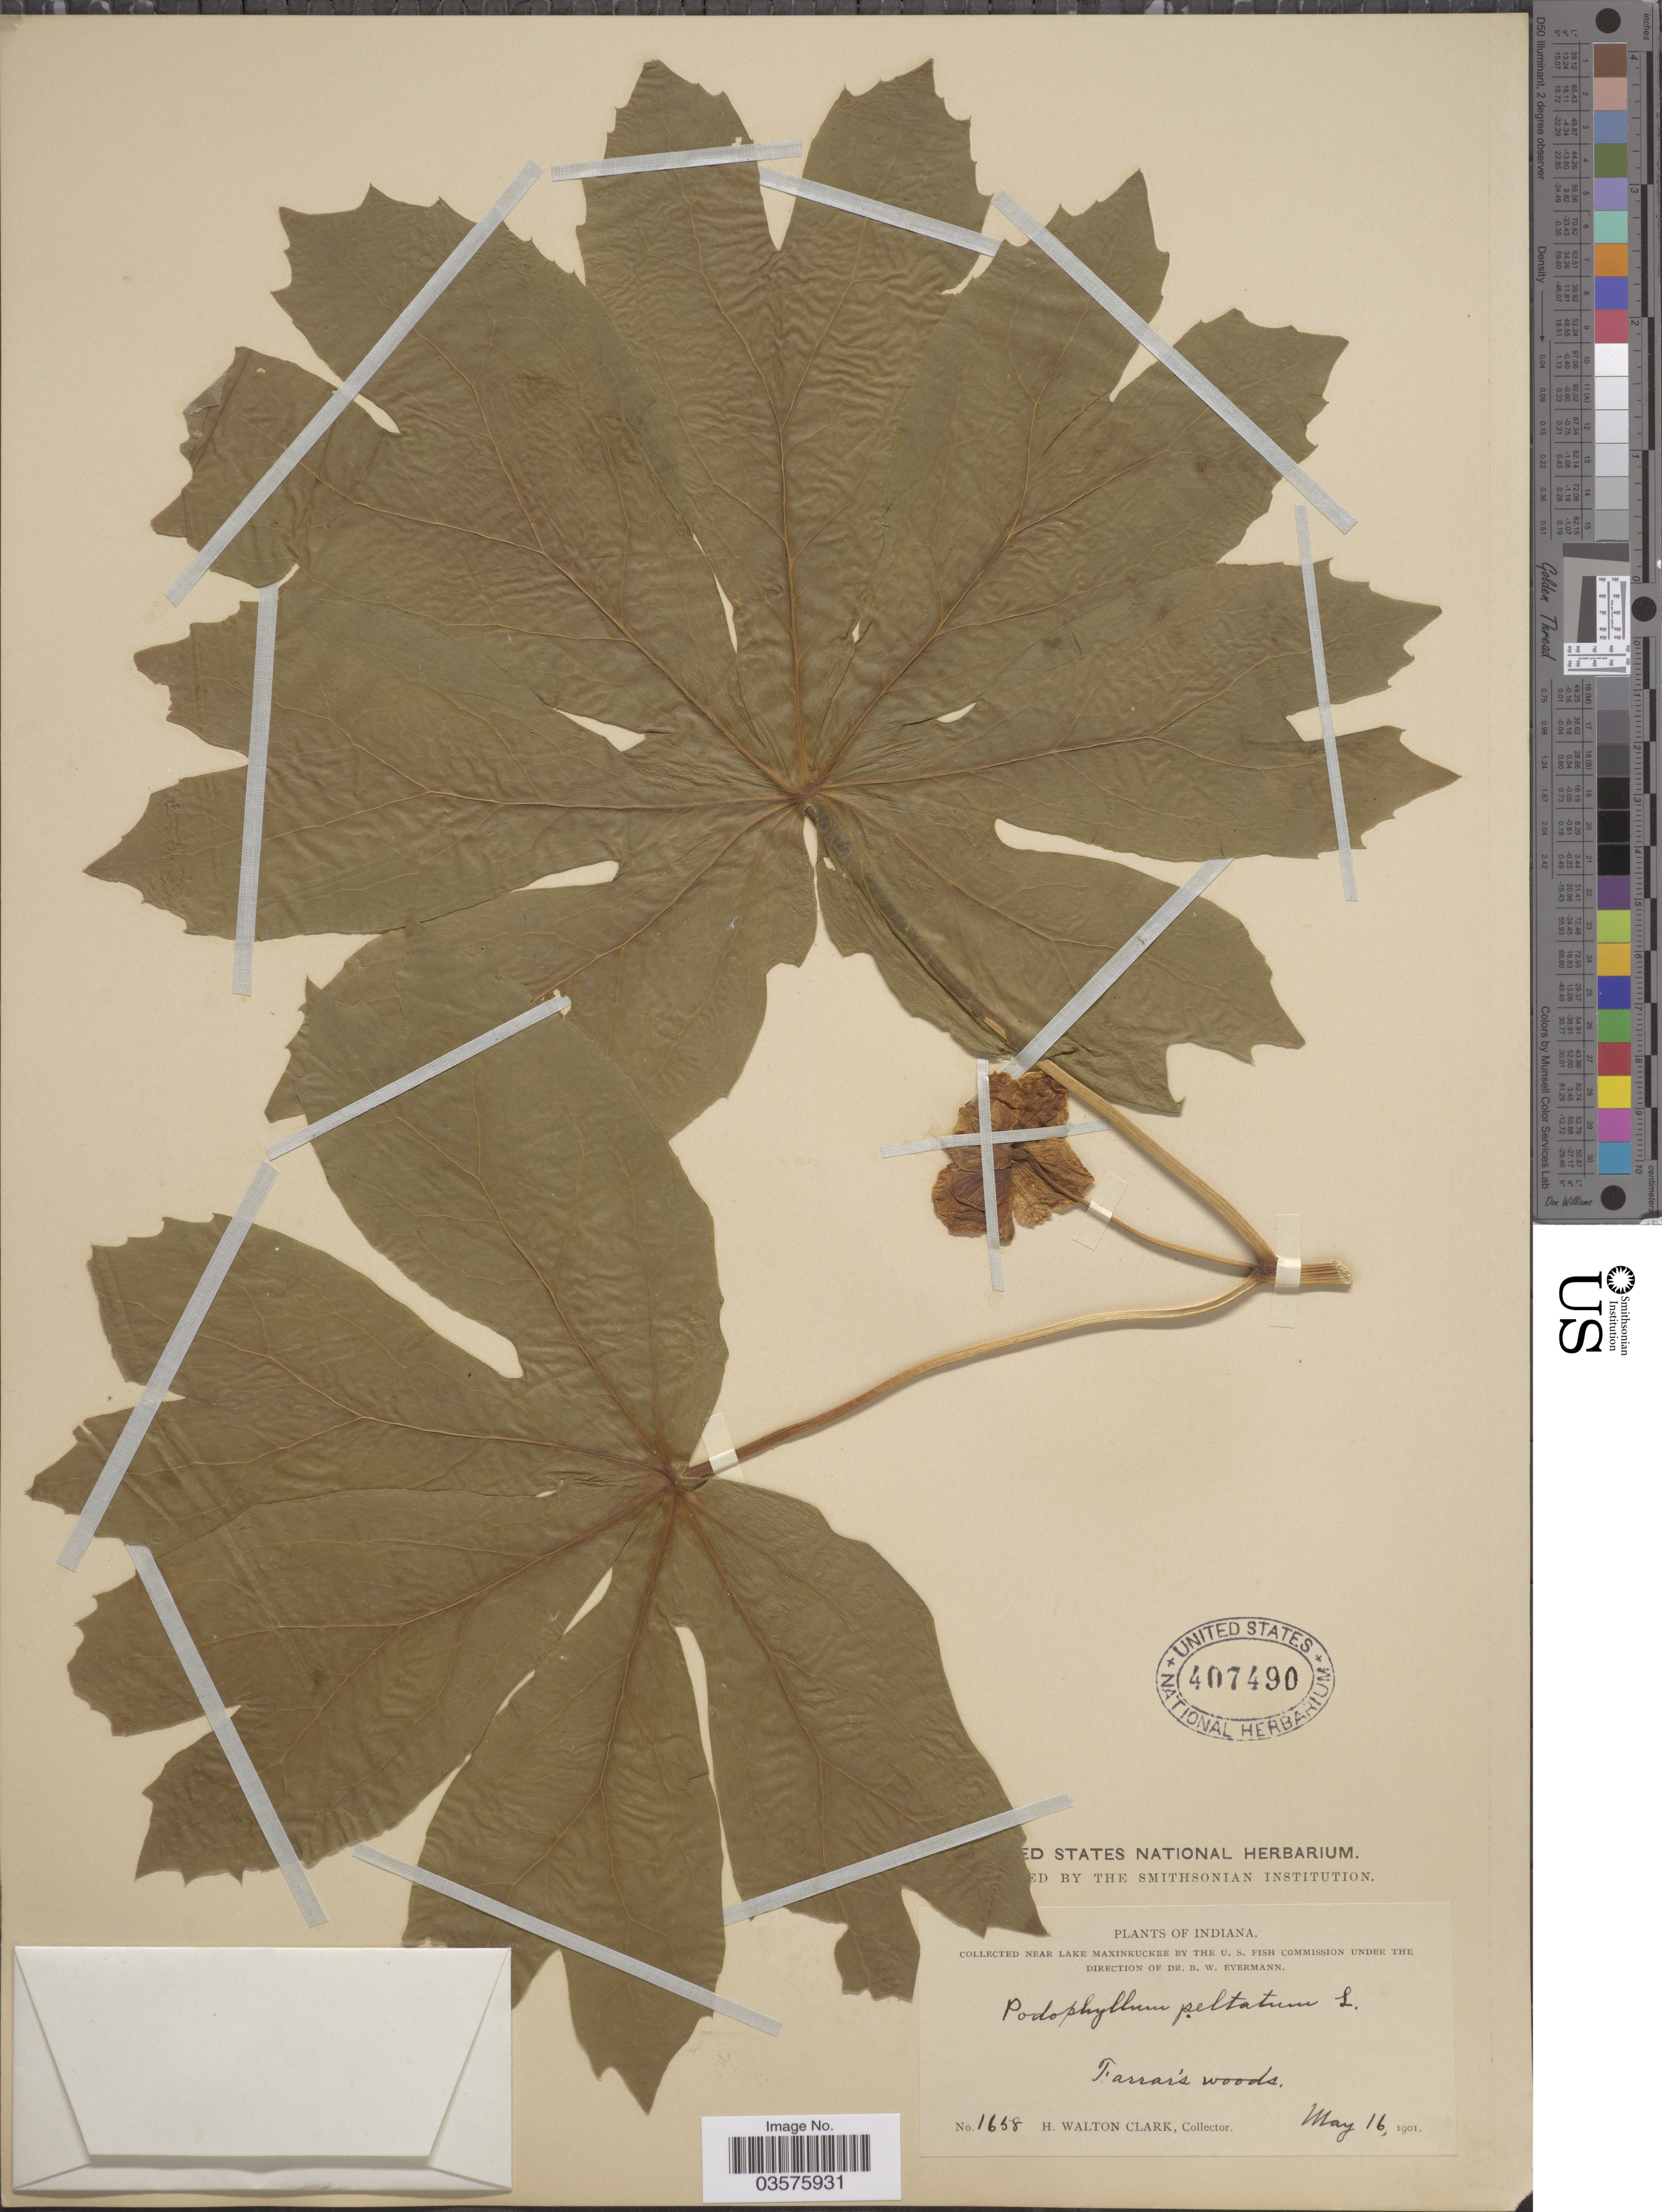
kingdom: Plantae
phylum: Tracheophyta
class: Magnoliopsida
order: Ranunculales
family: Berberidaceae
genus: Podophyllum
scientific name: Podophyllum peltatum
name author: L.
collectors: H. W. Clark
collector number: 1658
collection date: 1901-05-16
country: United States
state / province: Indiana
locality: Near Lake Maxinkuckee. Farrar's woods.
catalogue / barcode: US 407490